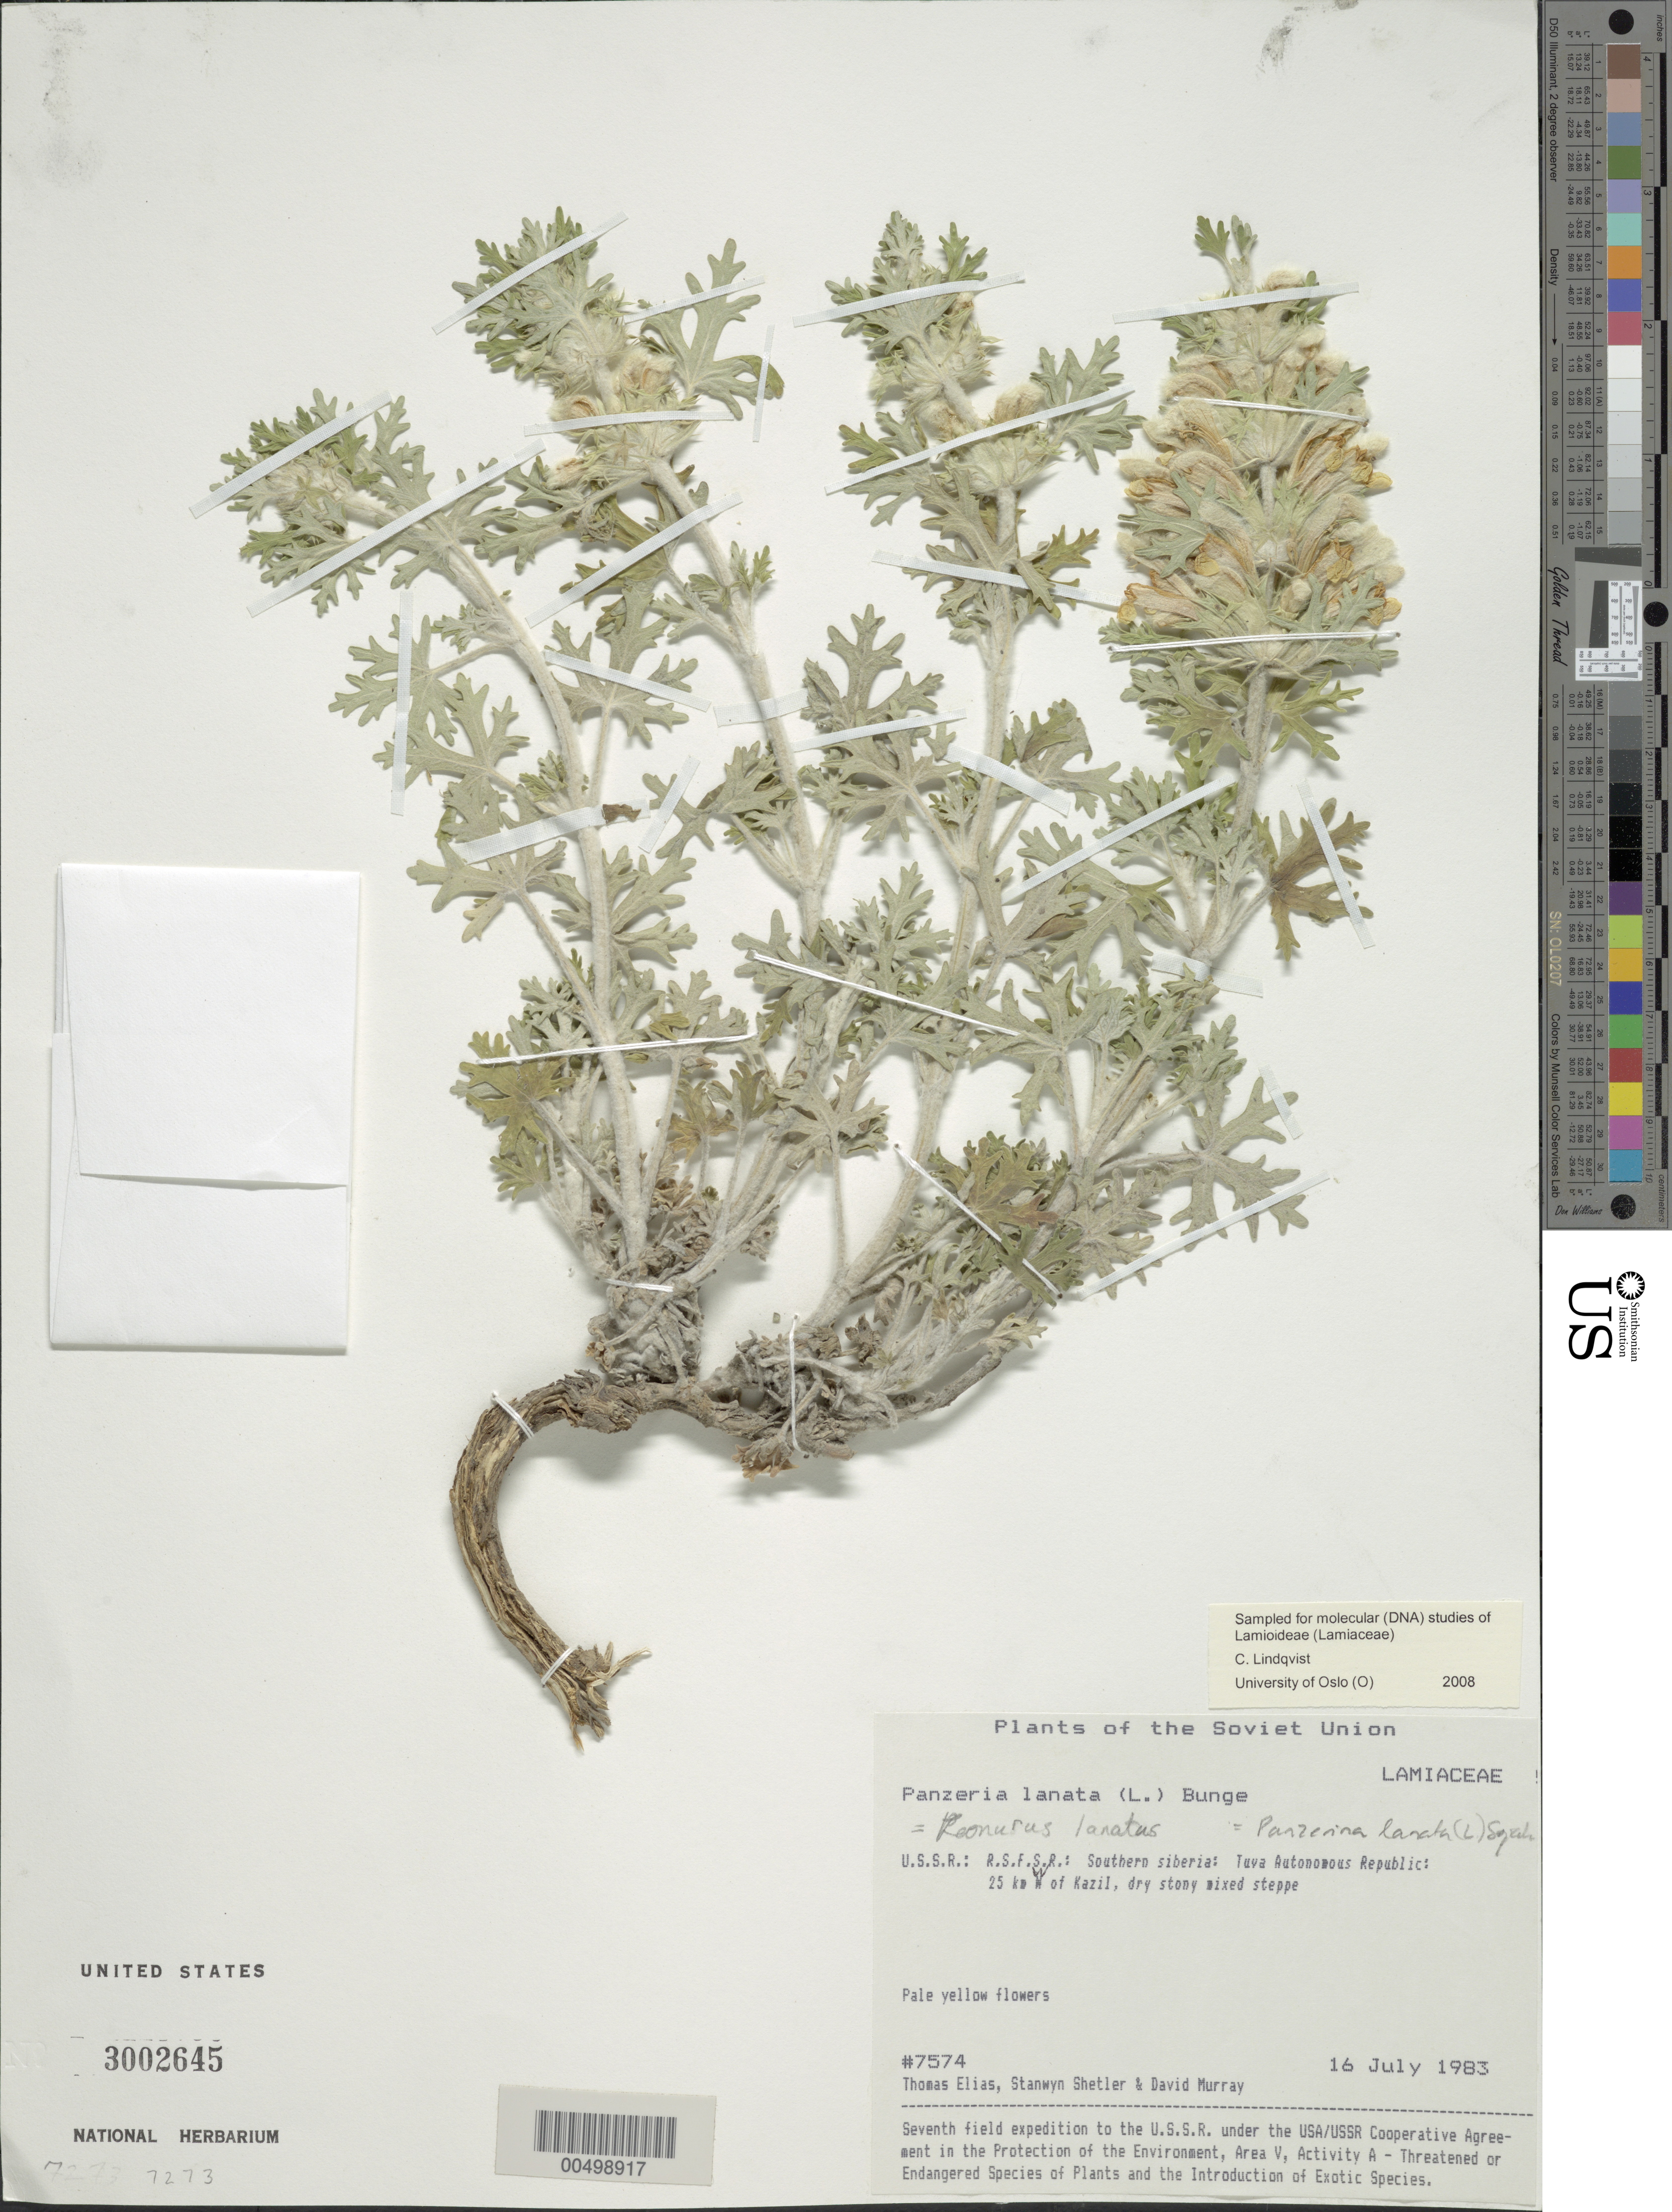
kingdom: Plantae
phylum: Tracheophyta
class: Magnoliopsida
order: Lamiales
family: Lamiaceae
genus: Panzerina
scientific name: Panzerina lanata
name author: (L.) Soják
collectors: T. Elias, S. Shetler & D. F. Murray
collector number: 7574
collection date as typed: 16 Jul 1983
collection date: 1983-07-16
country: Russian Federation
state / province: Tuva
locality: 25 km W of Kazil [Kyzyl]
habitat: dry stony mixed steppe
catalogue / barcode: US 3002645